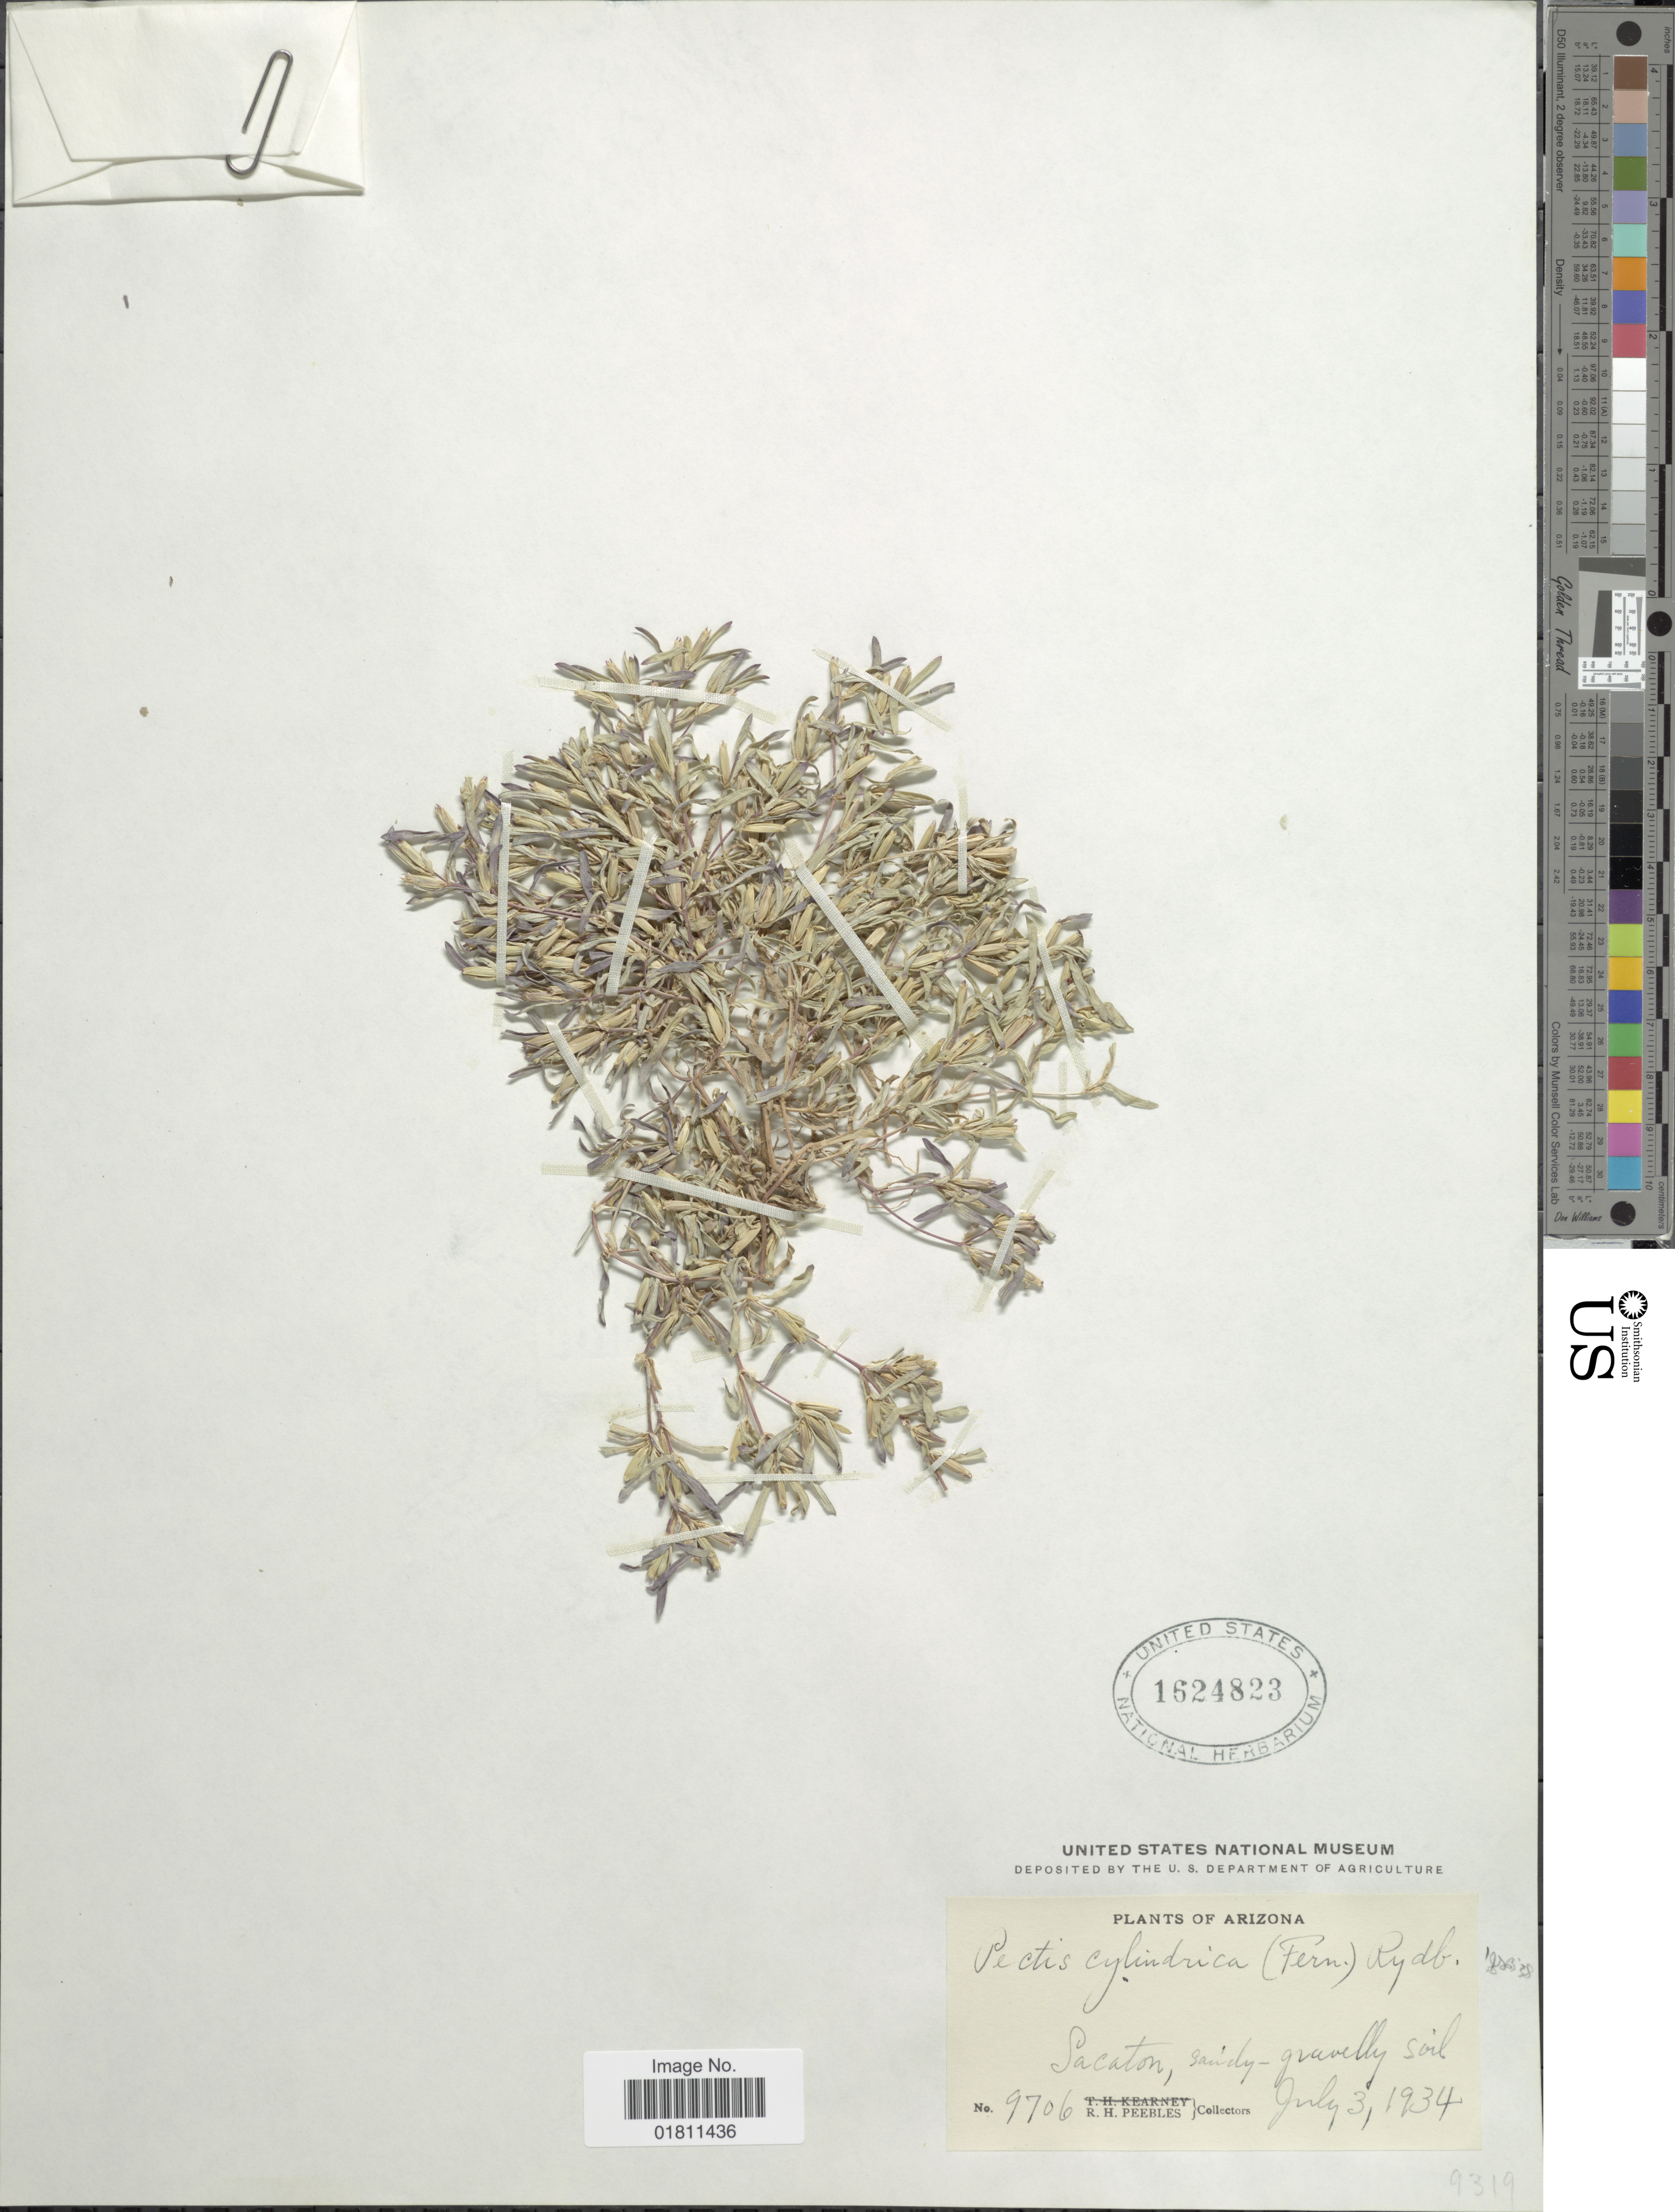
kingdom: Plantae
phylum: Tracheophyta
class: Magnoliopsida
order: Asterales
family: Asteraceae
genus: Pectis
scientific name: Pectis cylindrica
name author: (Fernald) Rydb.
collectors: R. H. Peebles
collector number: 9706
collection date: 1934-07-03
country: United States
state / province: Arizona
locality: Arizona. Sacaton, sandy-gravelly soil.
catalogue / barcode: US 1624823